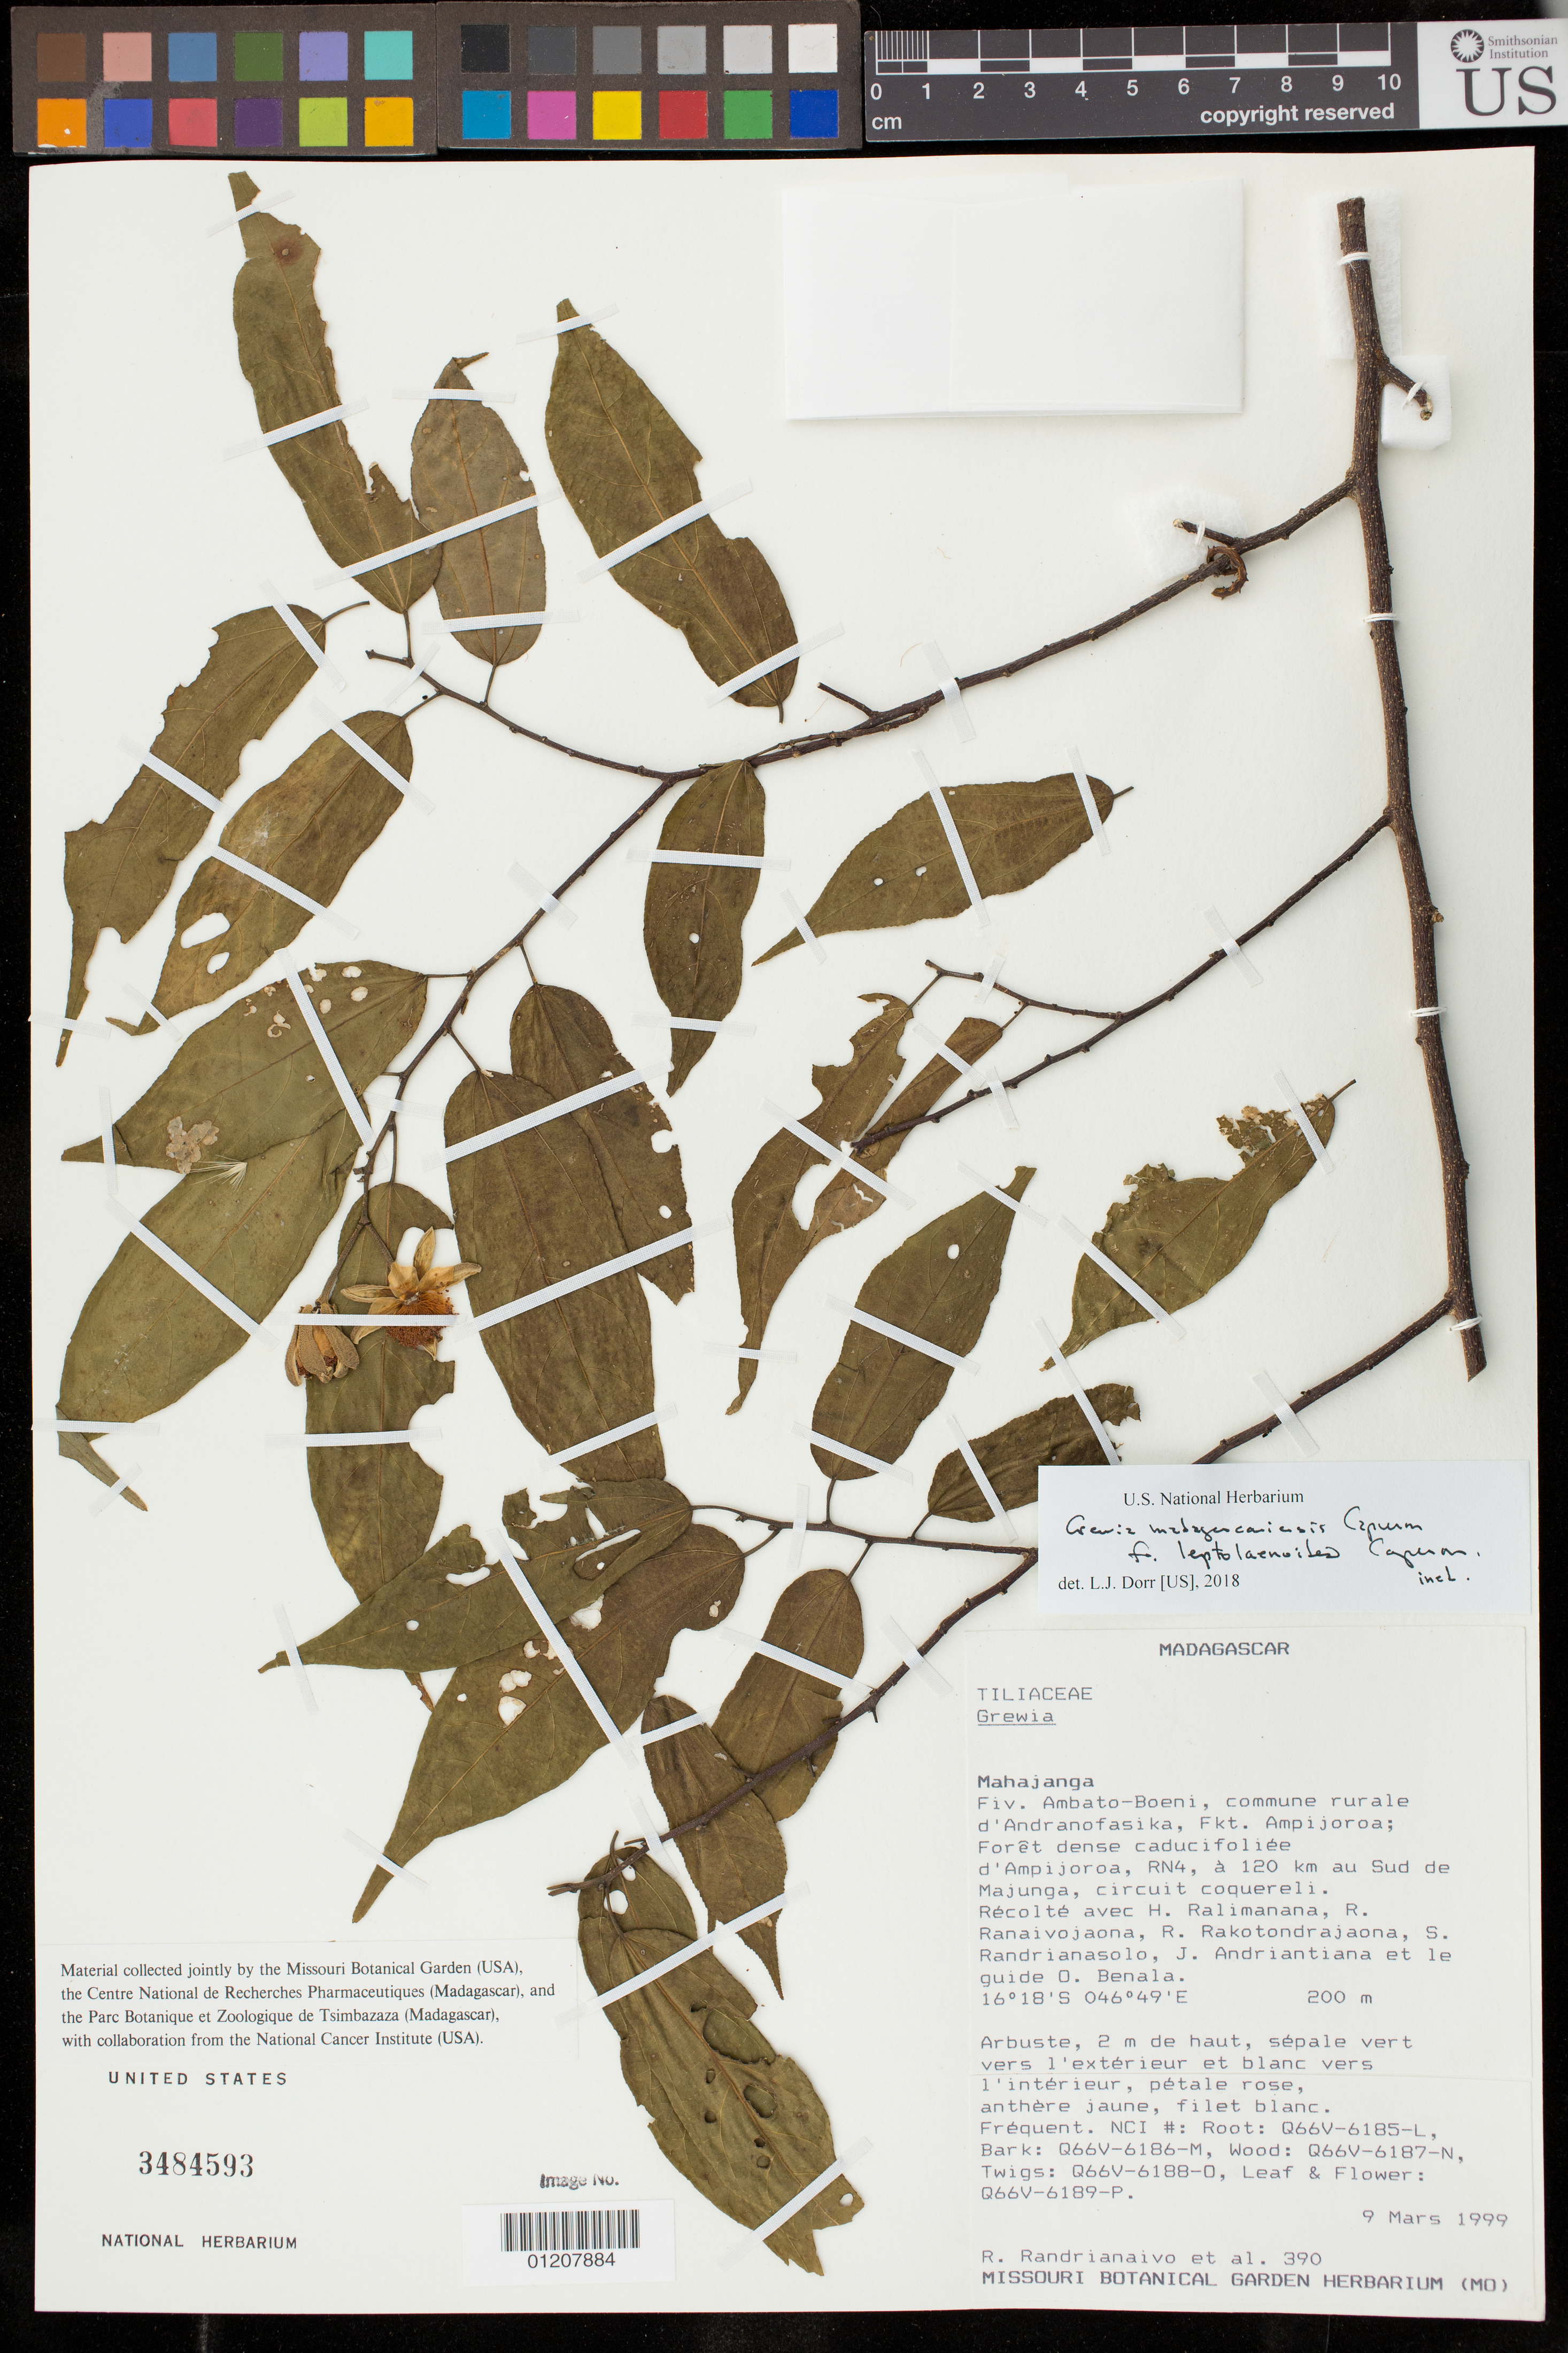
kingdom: Plantae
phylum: Tracheophyta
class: Magnoliopsida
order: Malvales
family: Malvaceae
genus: Grewia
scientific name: Grewia madagascariensis f. leptolaenoides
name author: Capuron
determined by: Dorr, L. J., (BOT), Smithsonian Institution - National Museum of Natural History (UNITED STATES)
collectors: R. Randrianaivo, H. Ralimanana, R. Ranaivojaona & R. Rakotondrajaona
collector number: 390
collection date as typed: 03 Sep 1999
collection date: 1999-09-03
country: Madagascar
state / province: Boeny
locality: Mahajanga. Fiv. Ambato-Boeni, commune rurale d'Andranofasika, Fkt. Ampijoroa; Forêt dense caducifoliée d'Ampijoroa, RN4, 120 km au Sud de Majunga, circuit coquereli.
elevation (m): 200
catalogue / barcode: US 3484593